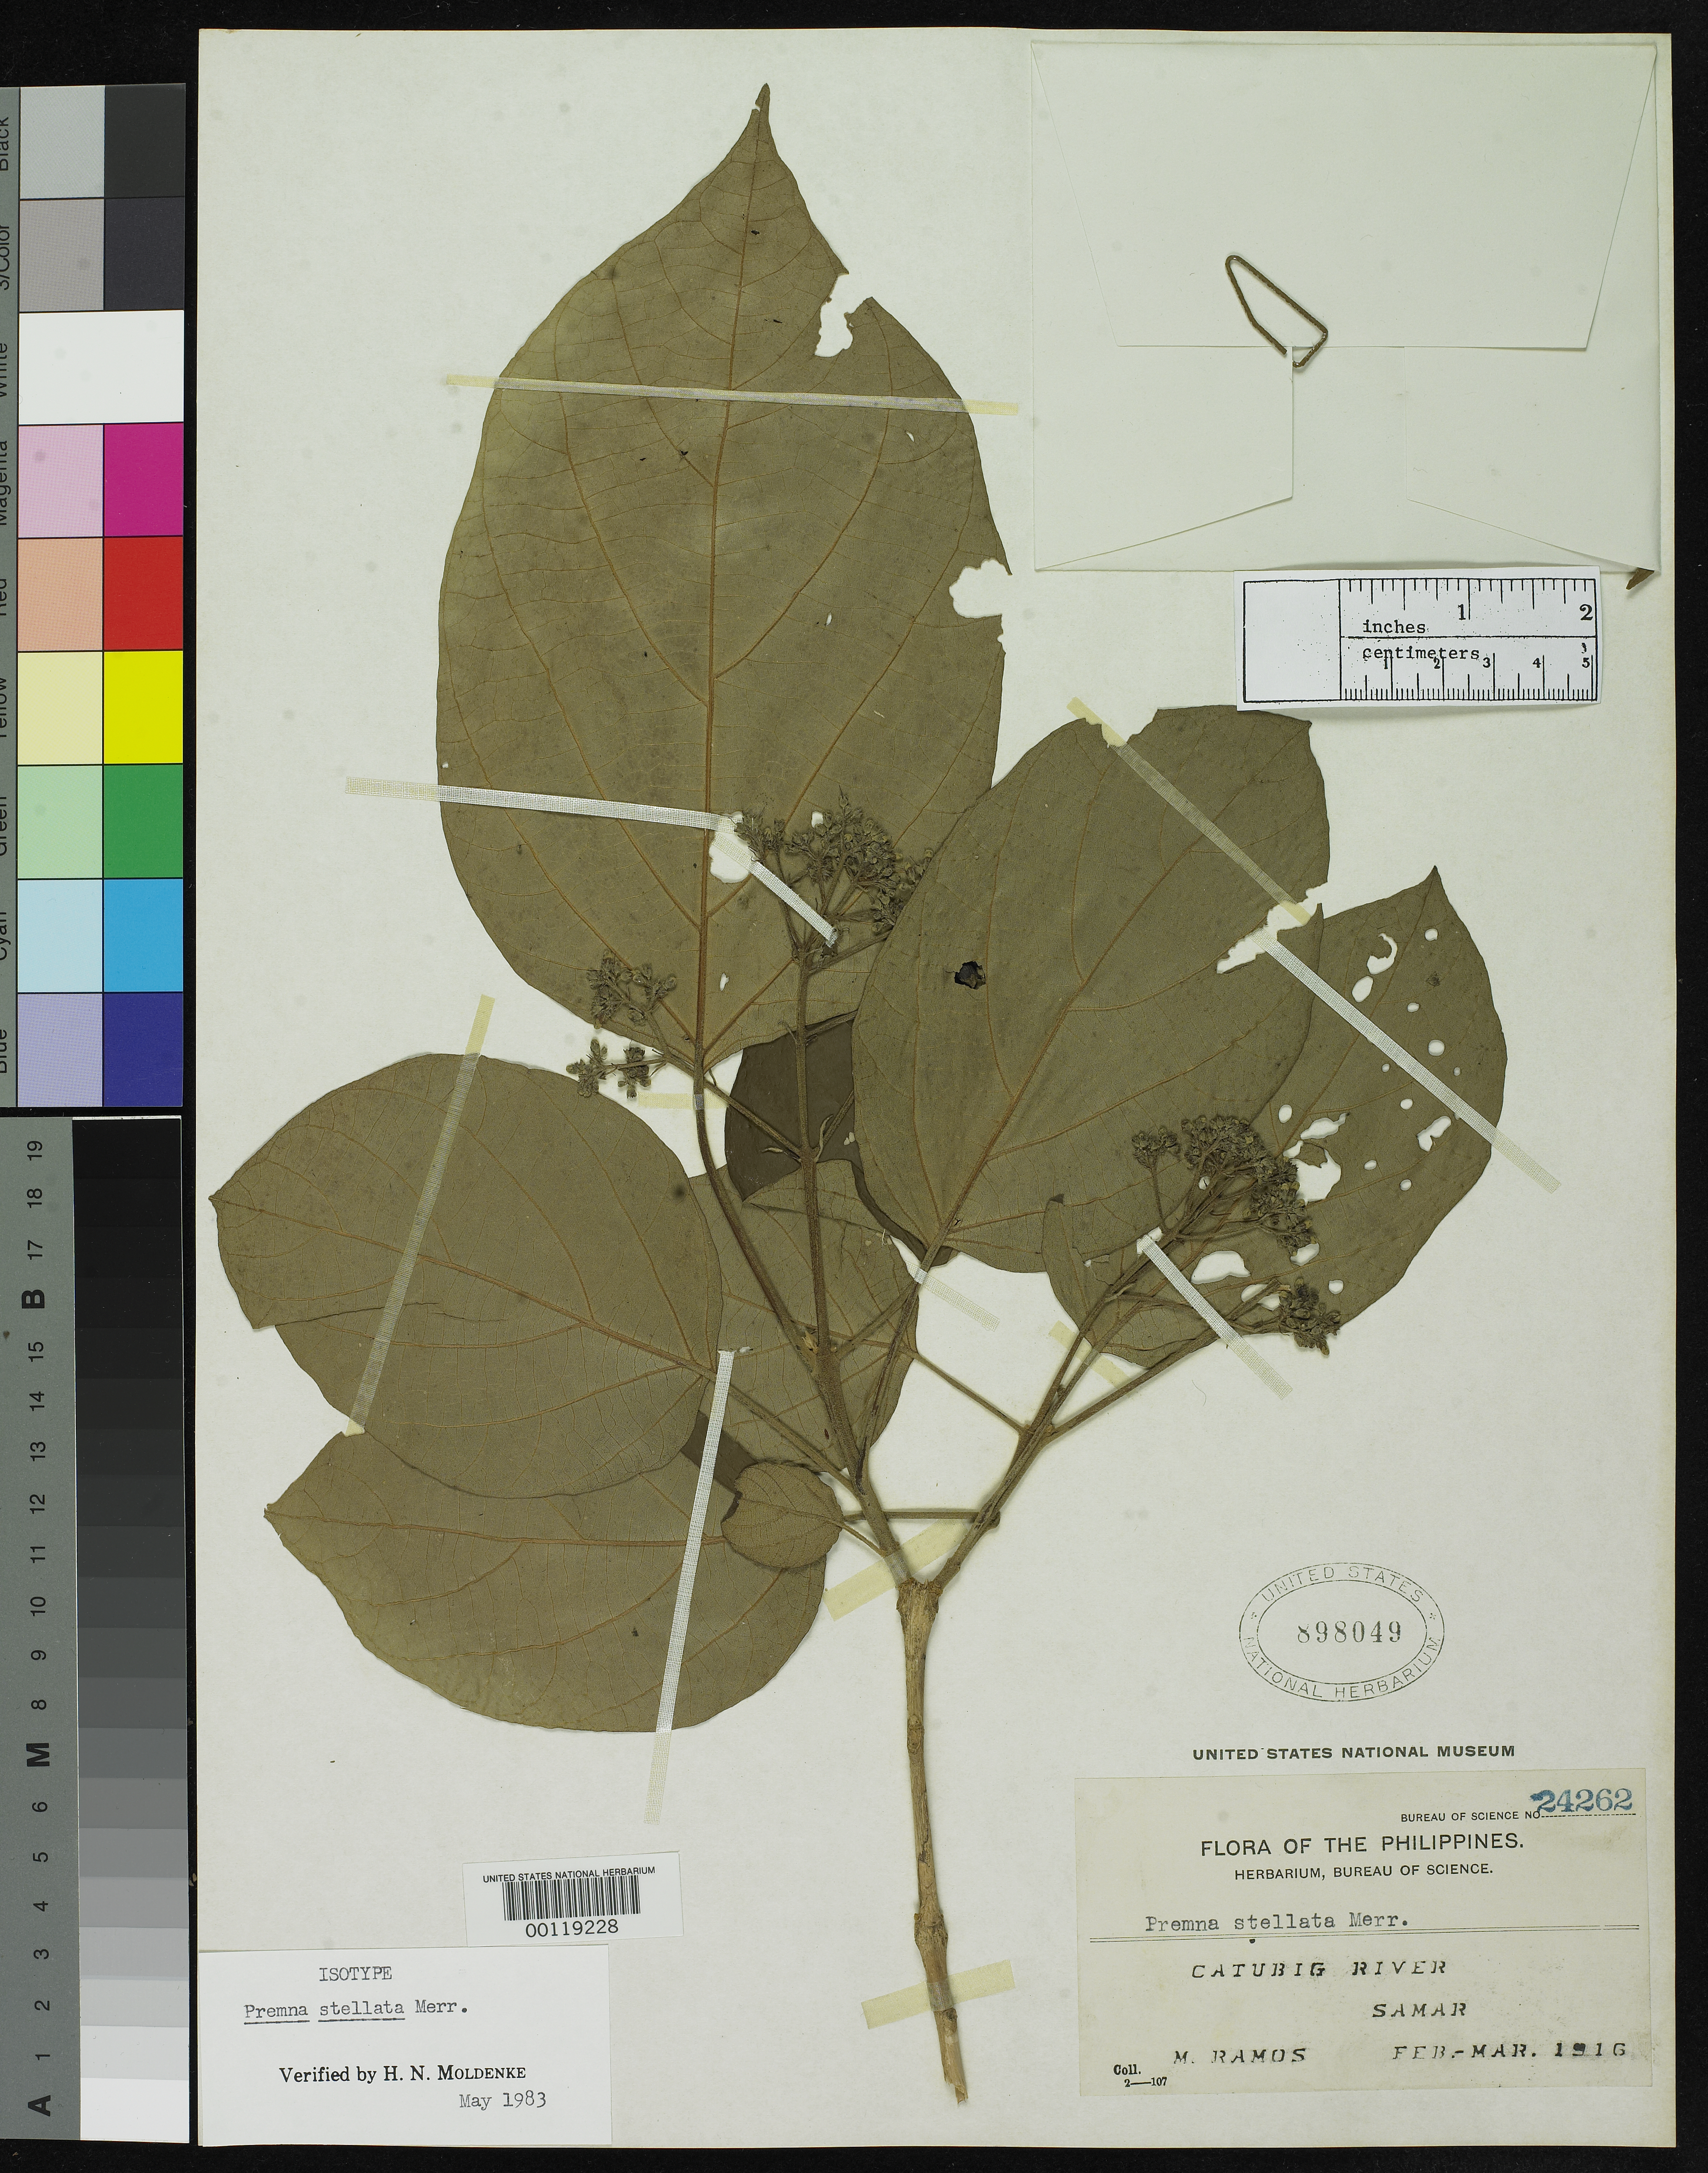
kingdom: Plantae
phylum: Tracheophyta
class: Magnoliopsida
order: Lamiales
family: Lamiaceae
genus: Premna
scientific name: Premna stellata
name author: Merr.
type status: Isotype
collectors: M. Ramos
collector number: Bur. Sci. 24262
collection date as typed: Feb 1916 to -- Mar 1916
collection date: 1916-02/1916-03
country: Philippines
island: Samar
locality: Catubig River.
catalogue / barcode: US 898049